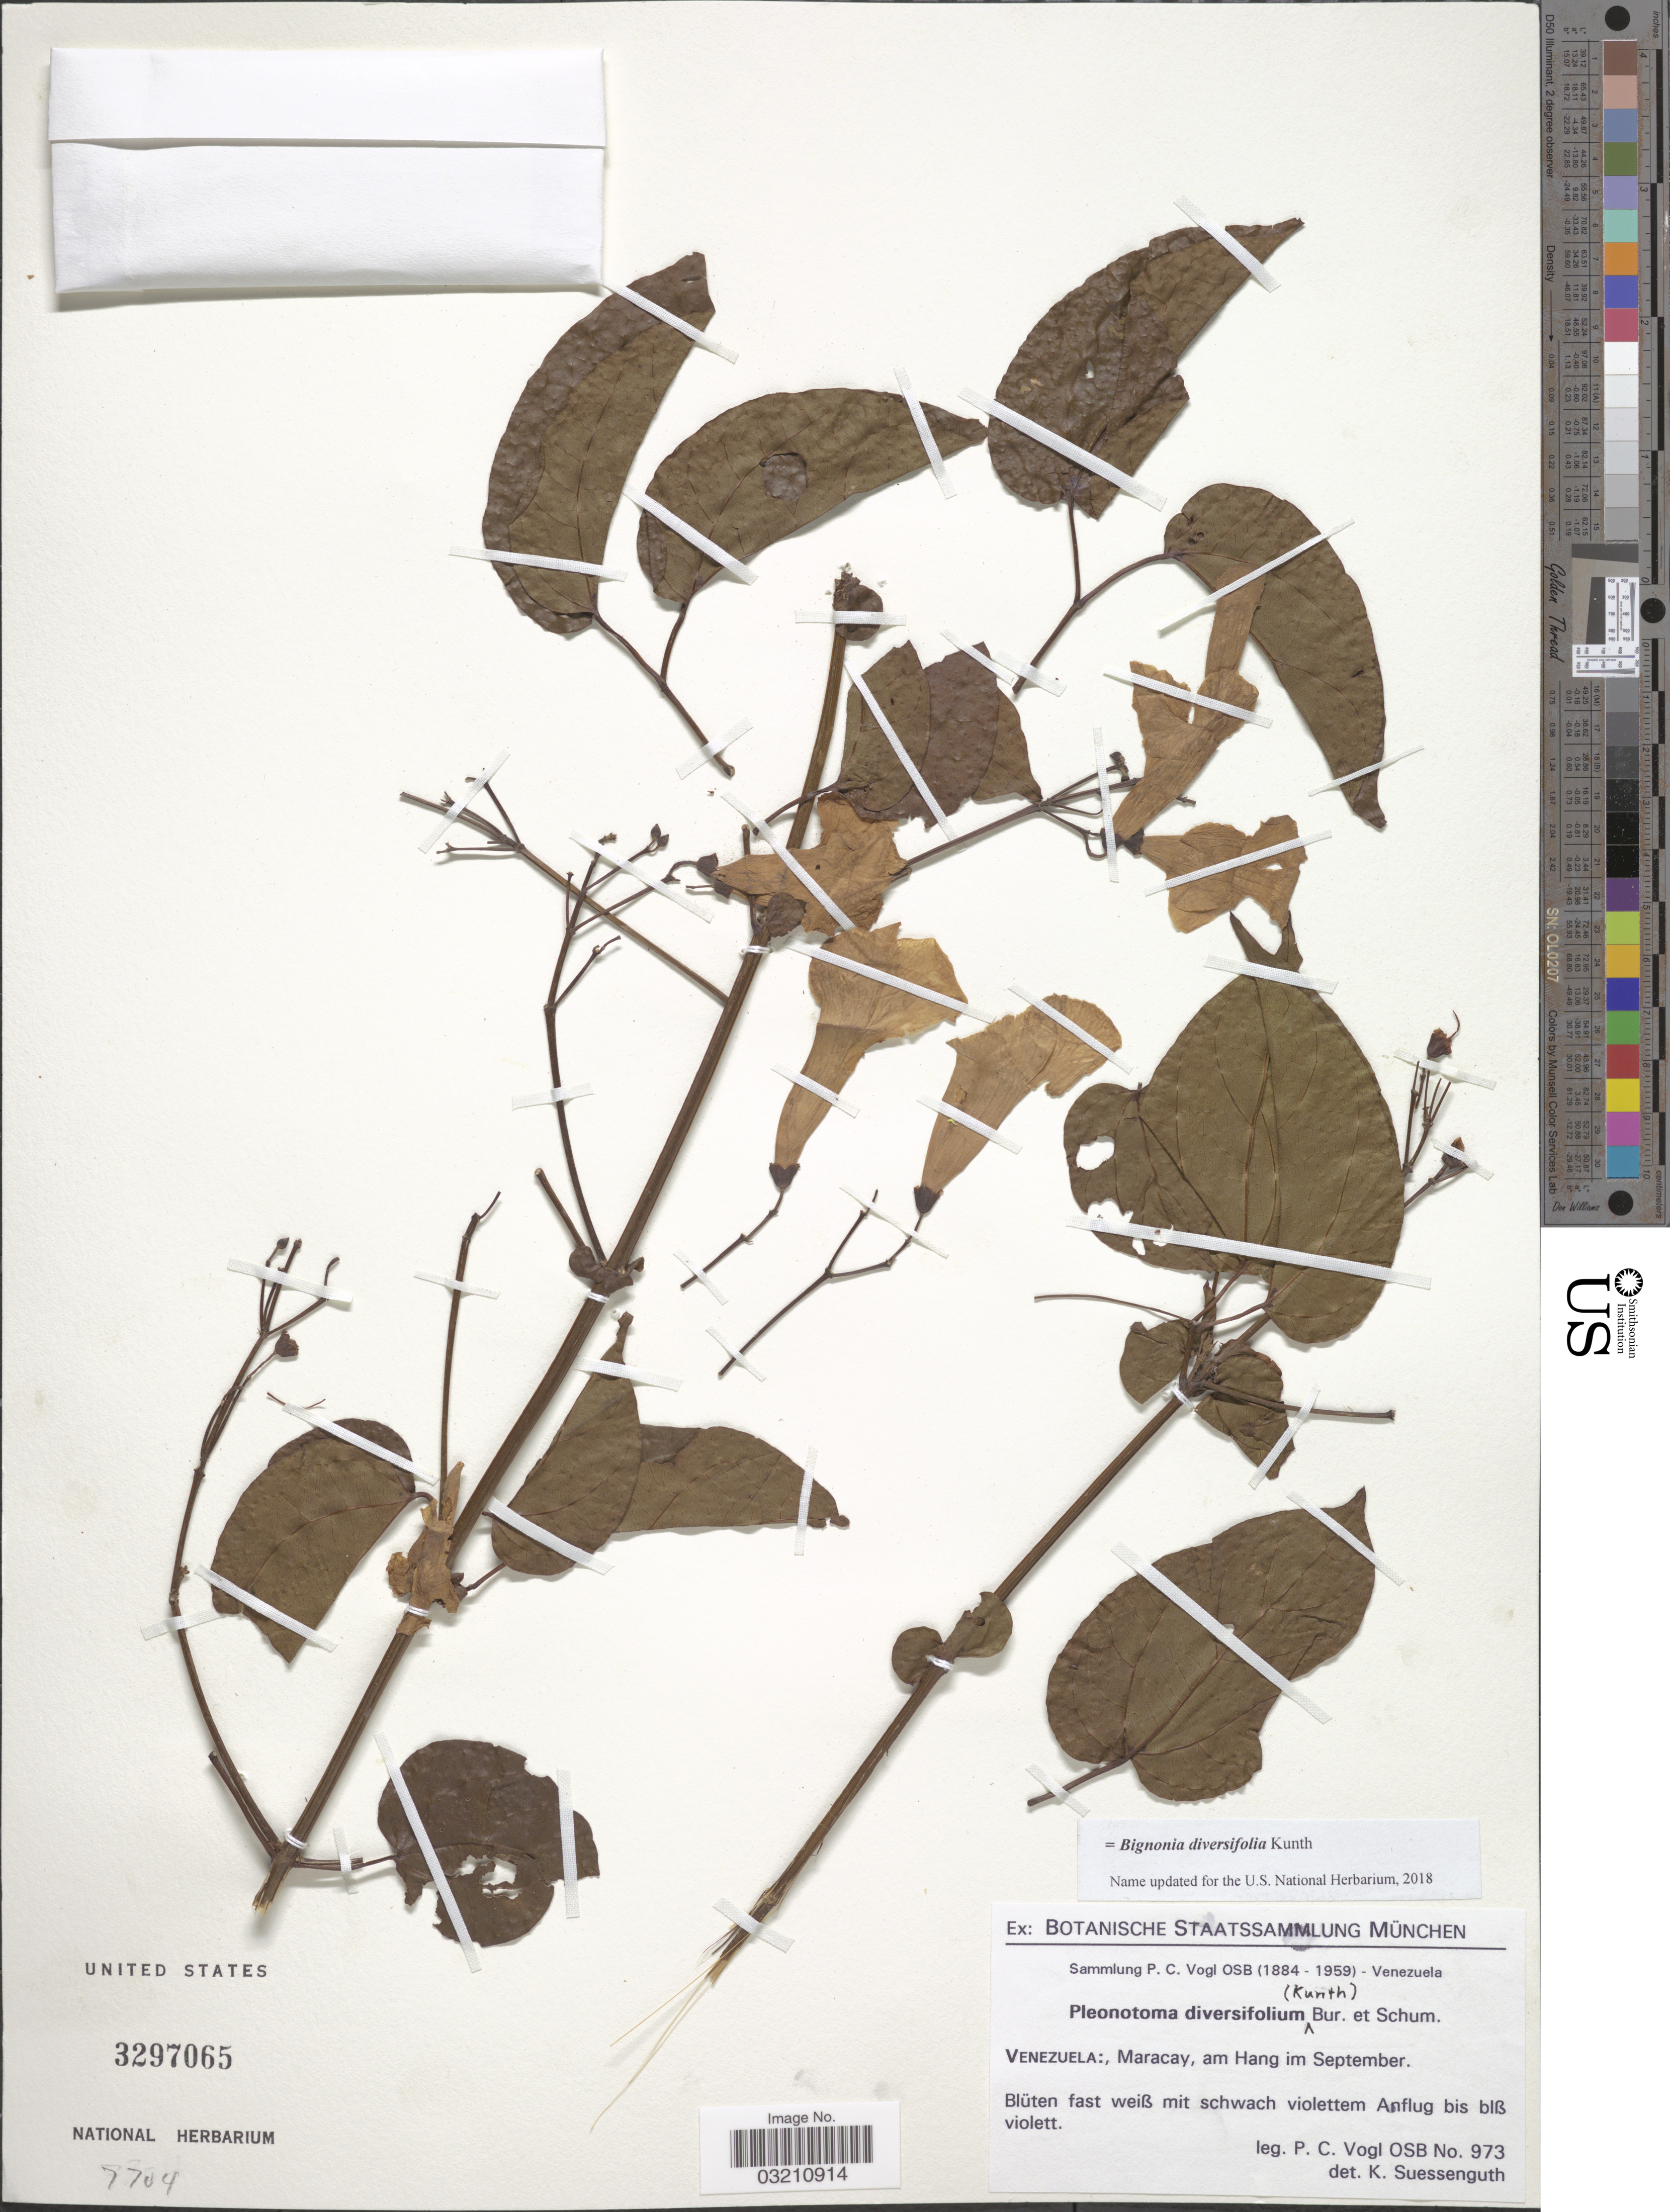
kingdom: Plantae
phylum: Tracheophyta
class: Magnoliopsida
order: Lamiales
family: Bignoniaceae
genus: Bignonia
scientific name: Bignonia diversifolia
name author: Kunth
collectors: P. Vogl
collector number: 973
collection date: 1884-09/1959-09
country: Venezuela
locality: Maracay, am Hang.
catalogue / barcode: US 3297065